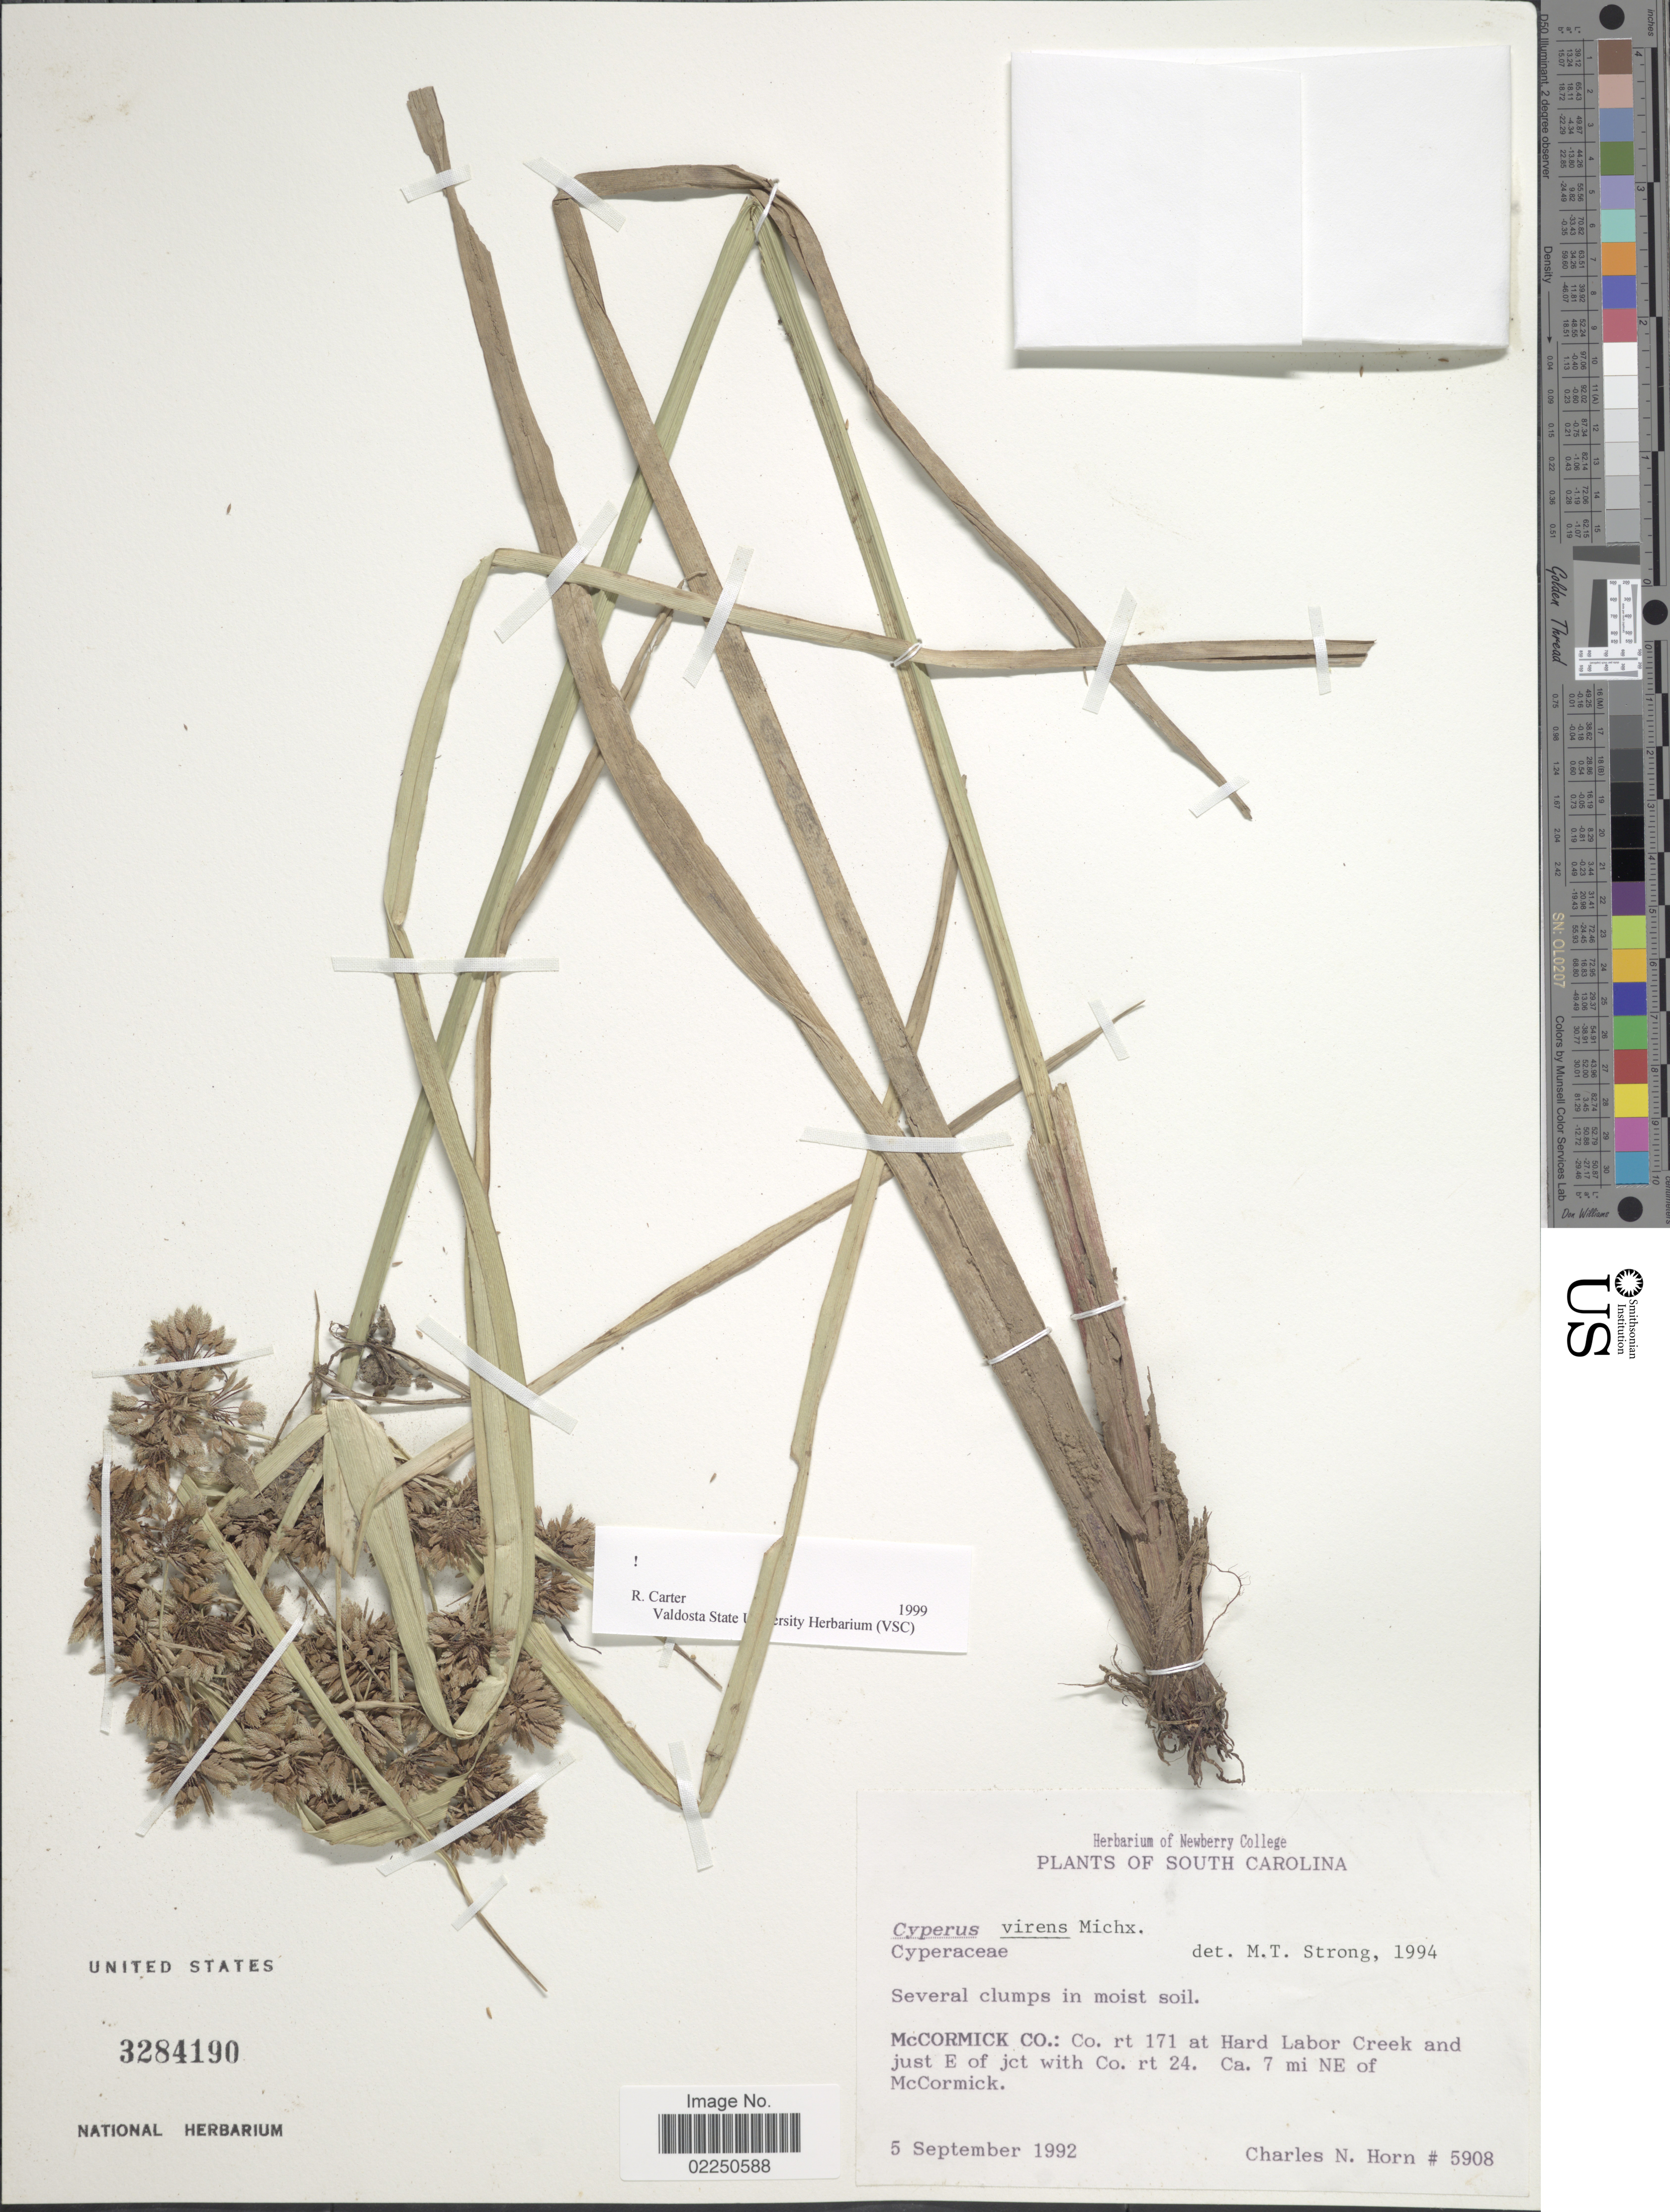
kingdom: Plantae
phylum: Tracheophyta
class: Liliopsida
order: Poales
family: Cyperaceae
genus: Cyperus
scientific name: Cyperus virens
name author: Michx.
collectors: C. N. Horn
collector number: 5908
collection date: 1992-09-05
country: United States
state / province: South Carolina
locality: McCormick Co.: Co. rt. 171 at Hard Labor Creek and just E of jct with Co. rt 24. Ca. 7 mi NE of McCormick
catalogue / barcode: US 3284190